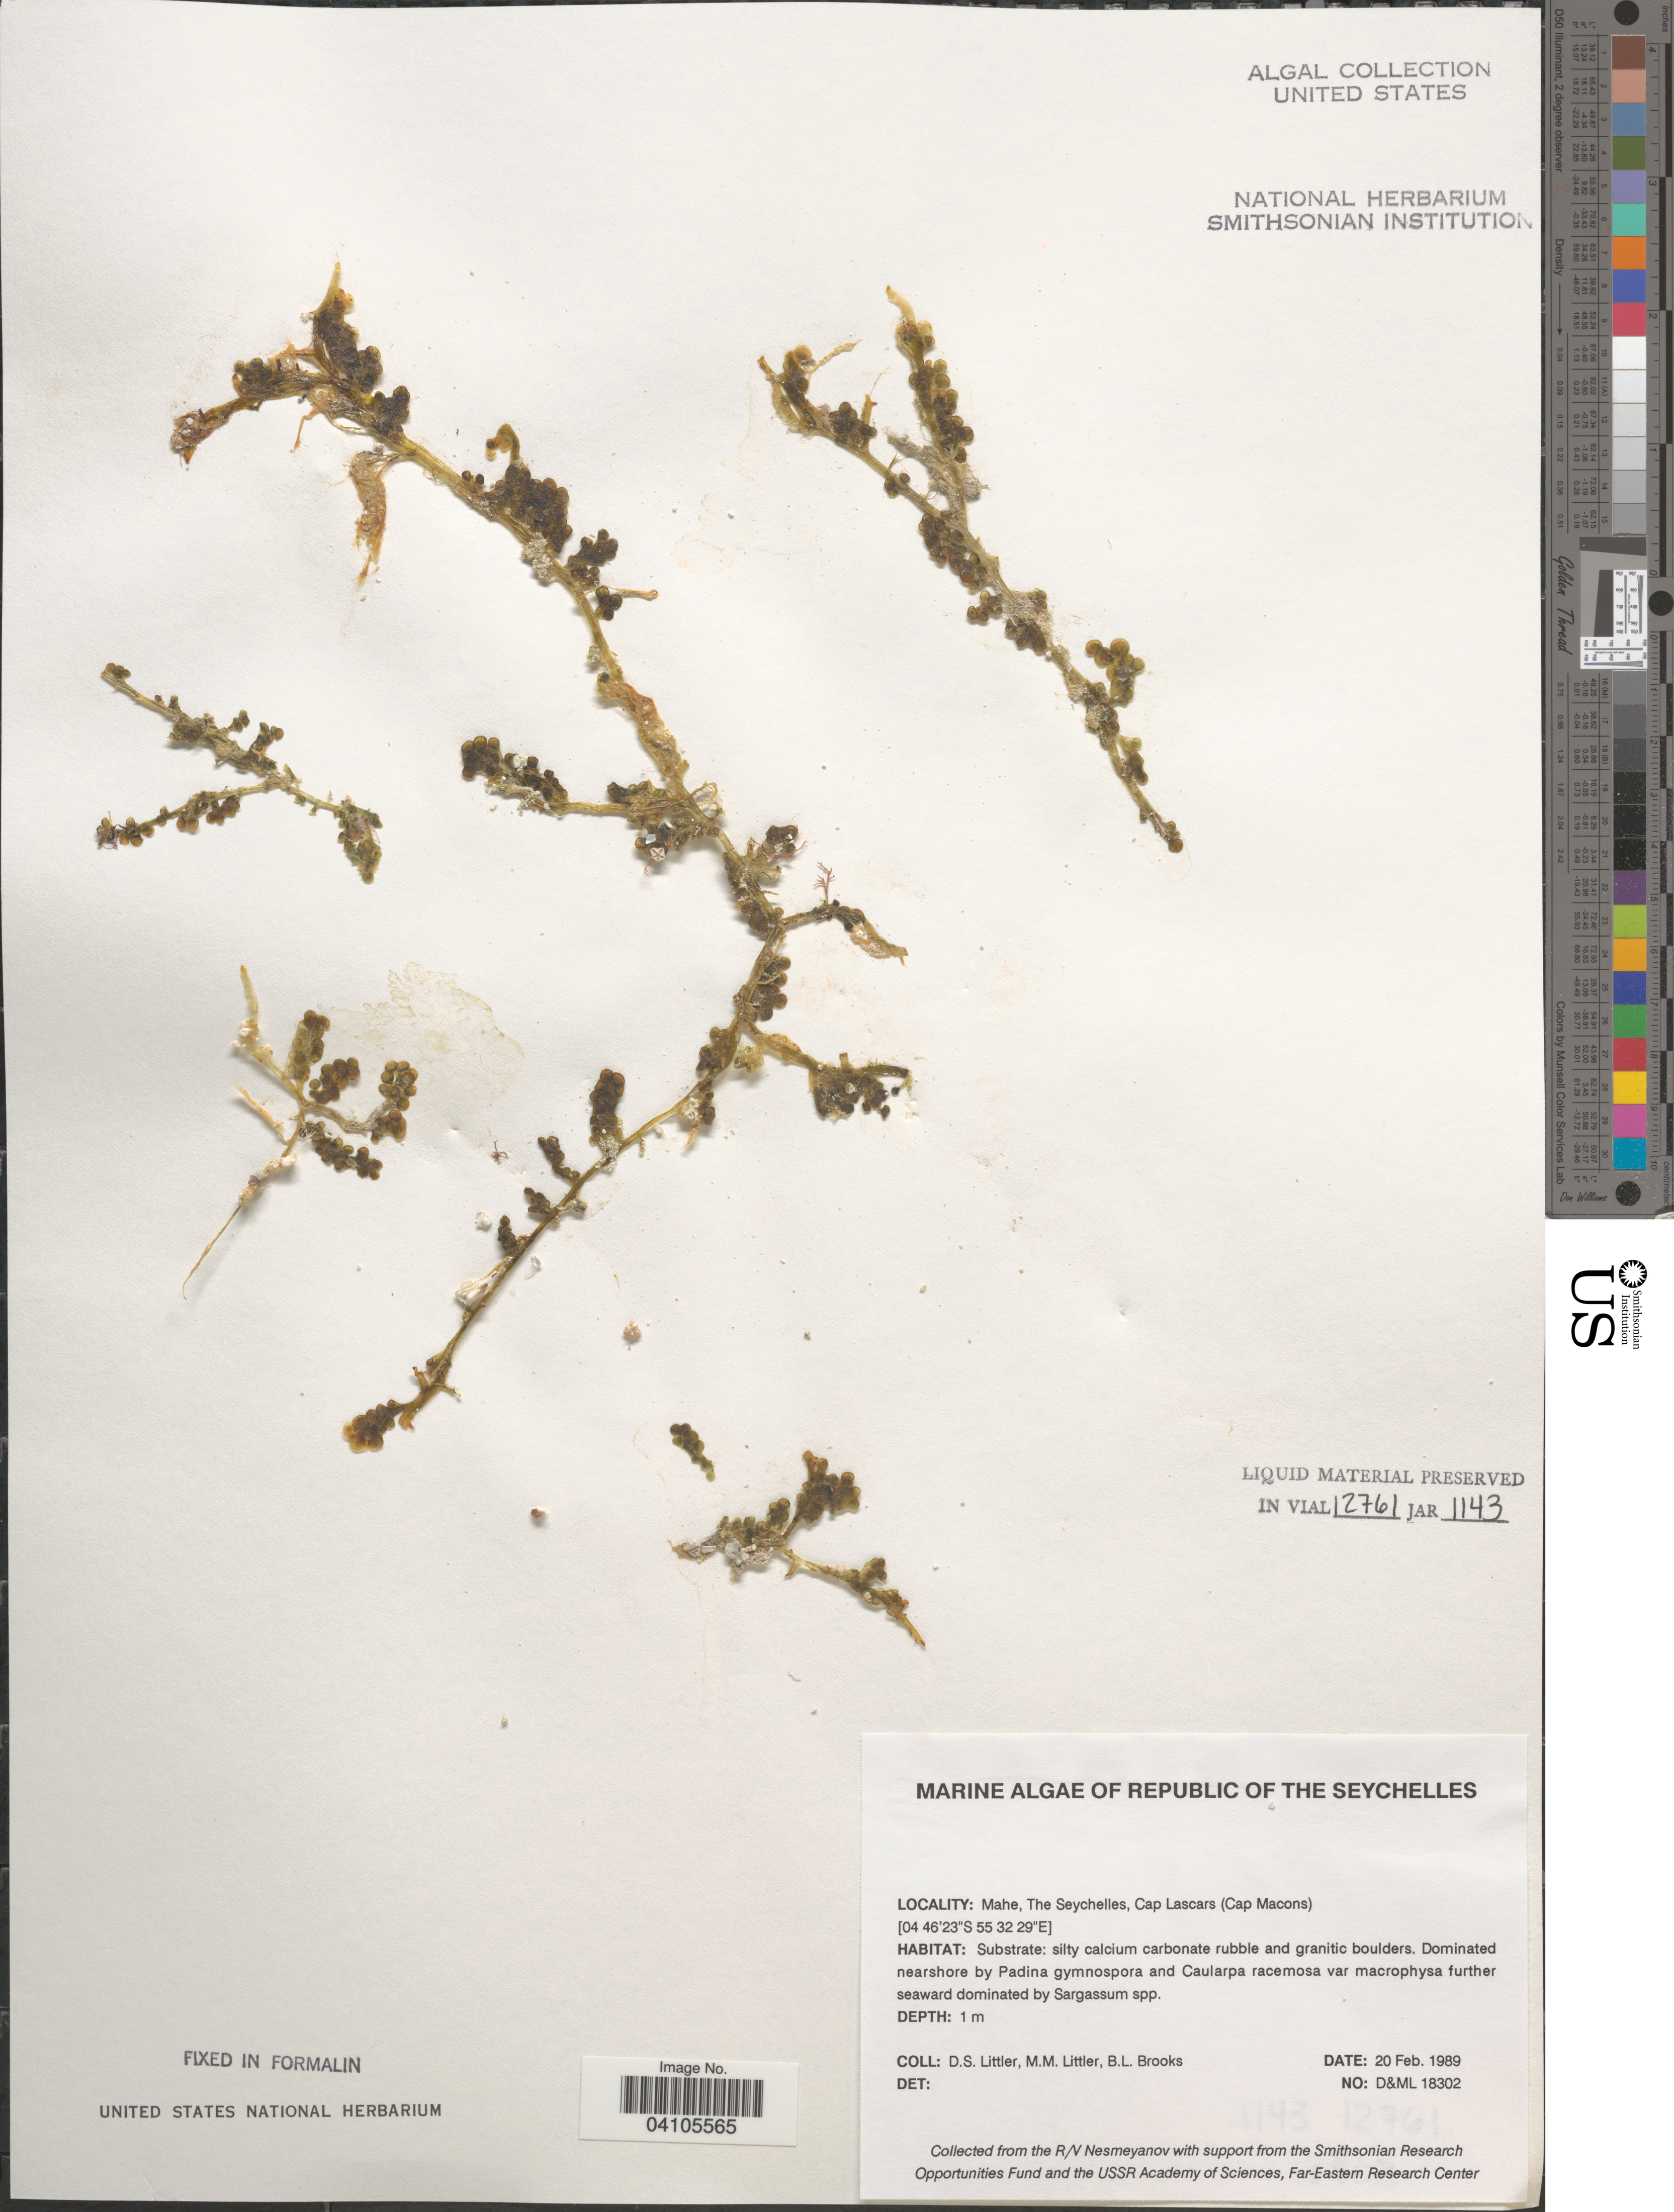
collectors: D. S. Littler & B. Brooks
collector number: D&ML 18302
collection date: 1989-02-20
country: Seychelles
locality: Mahe, Cap Lascars (Cap Macons).